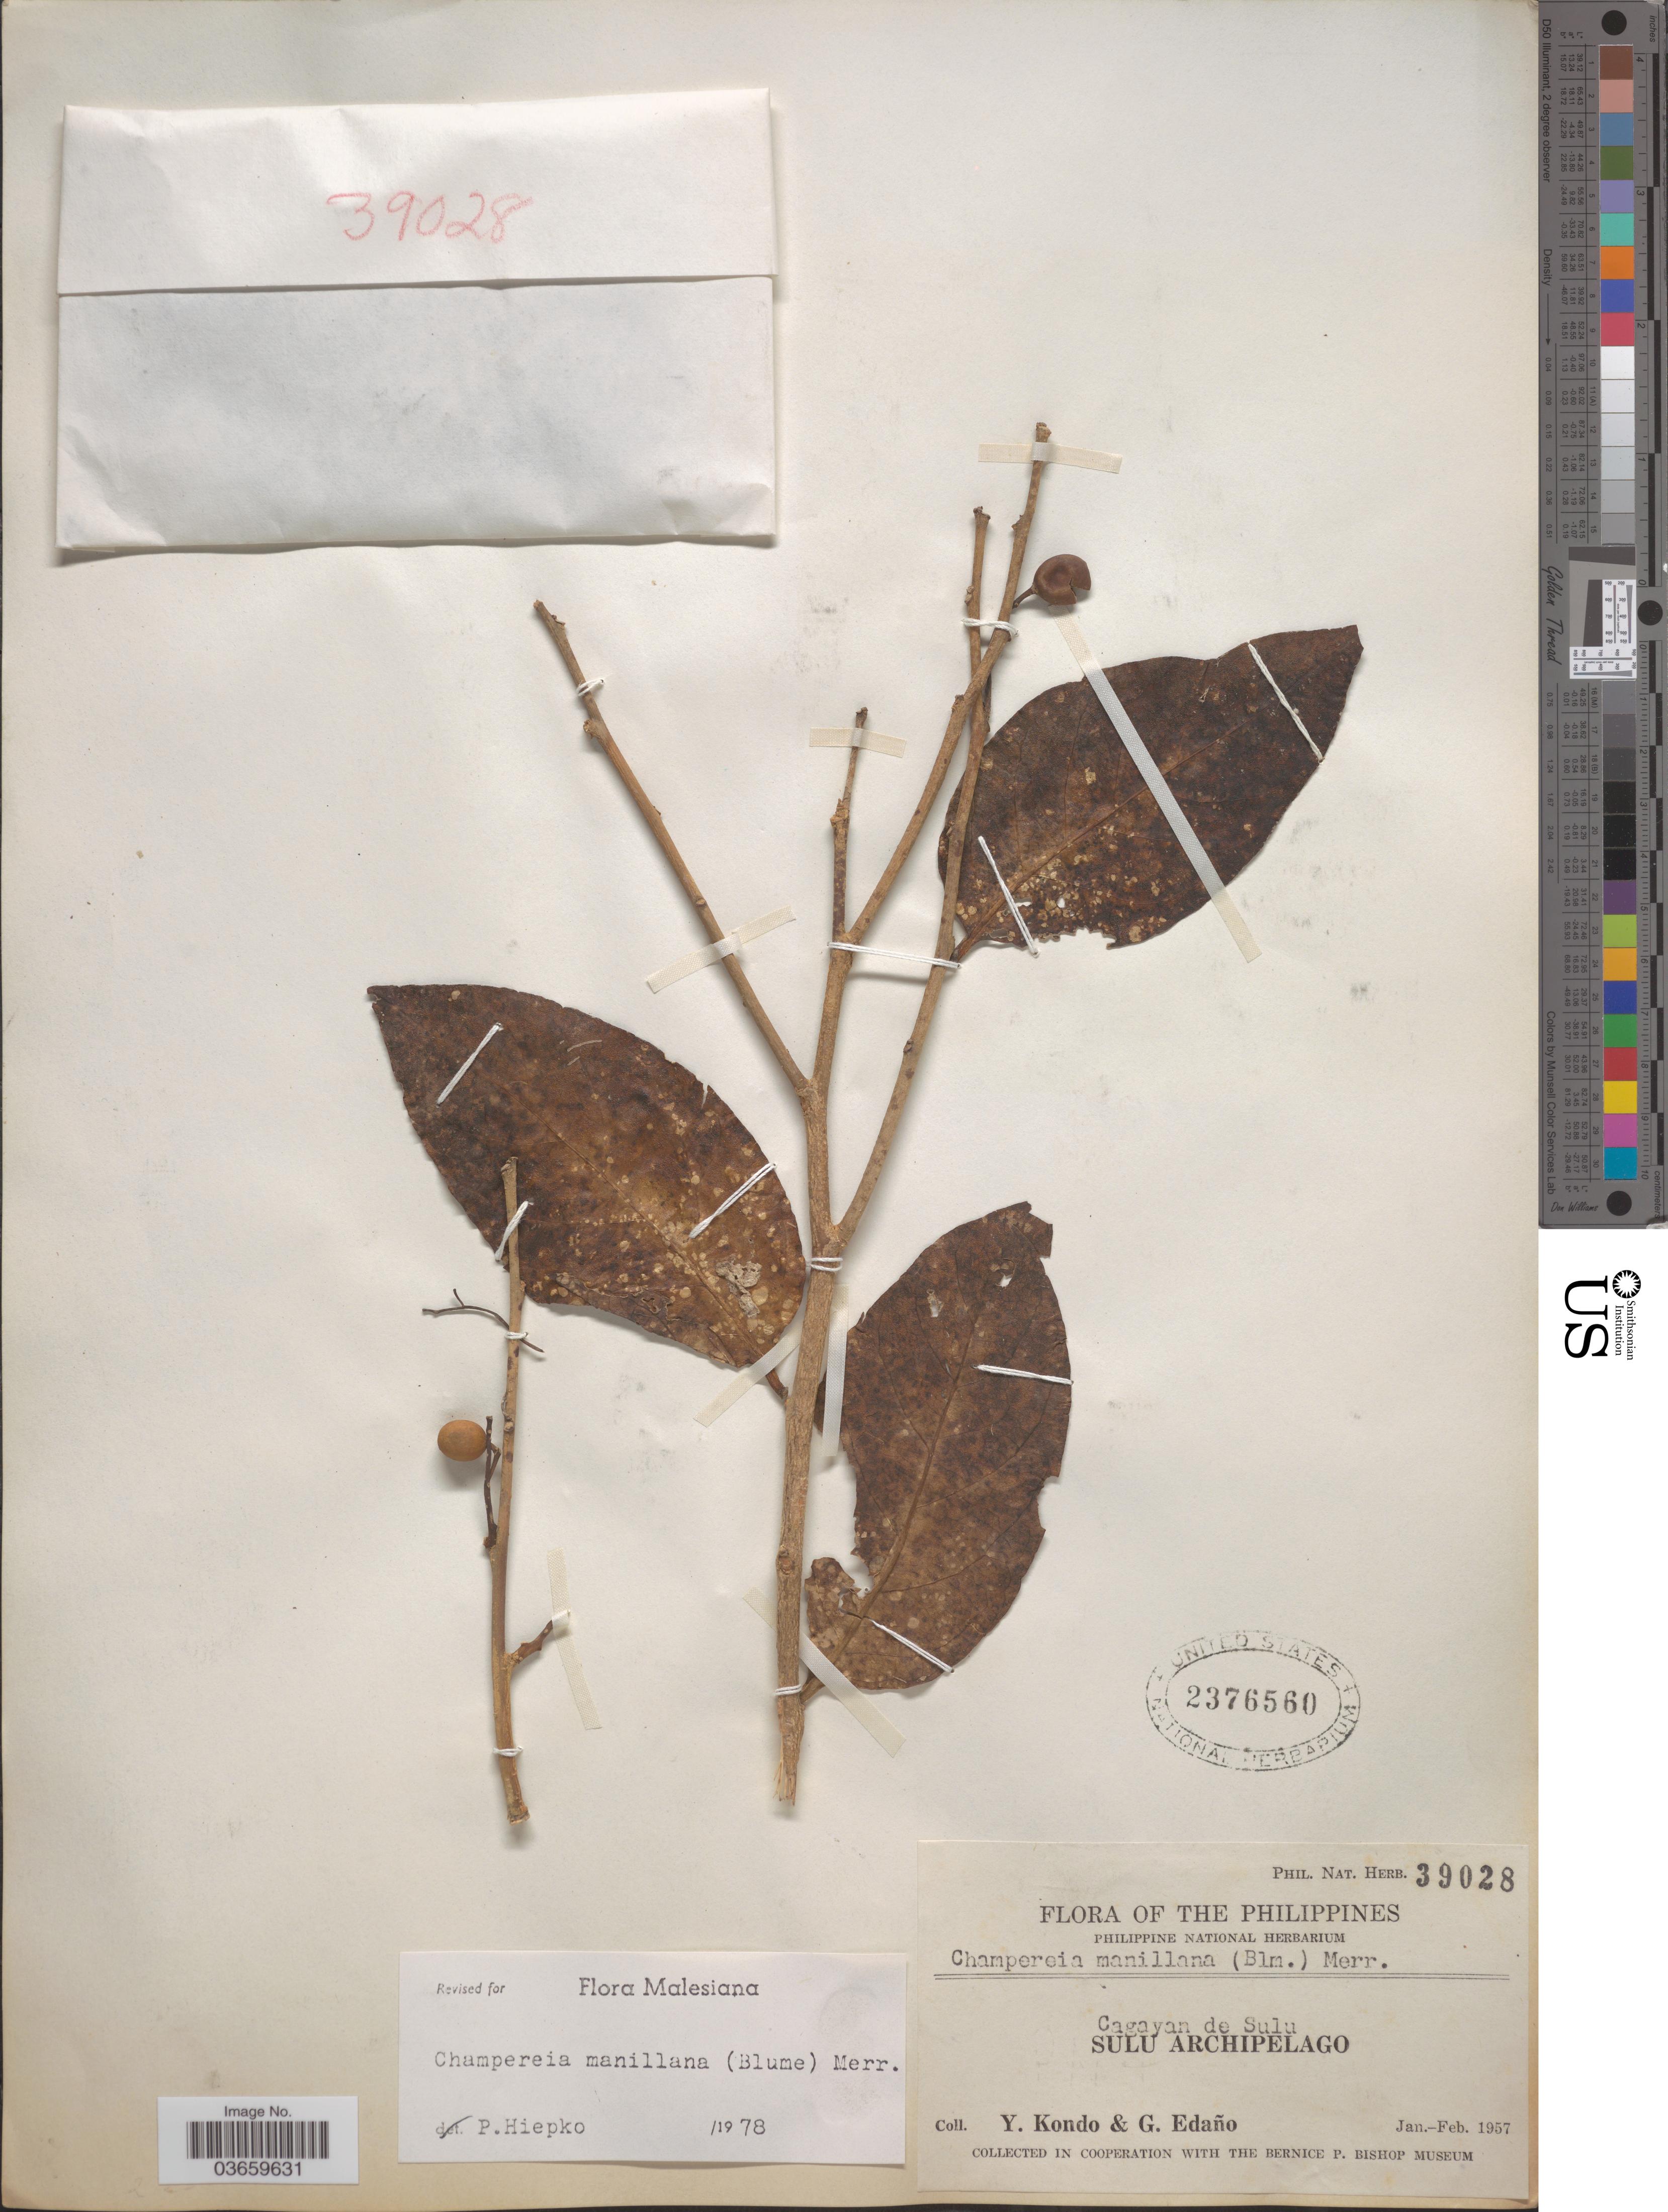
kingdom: Plantae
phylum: Tracheophyta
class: Magnoliopsida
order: Santalales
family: Opiliaceae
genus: Champereia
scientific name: Champereia manillana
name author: (Blume) Merr.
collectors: Y. Kondo & G. Edaño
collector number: Phil. Nat. Herb. 39028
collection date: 1957-01/1957-02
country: Philippines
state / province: Muslim Mindanao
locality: Cagayan de Sulu. Sulu Archipelago.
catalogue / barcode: US 2376560